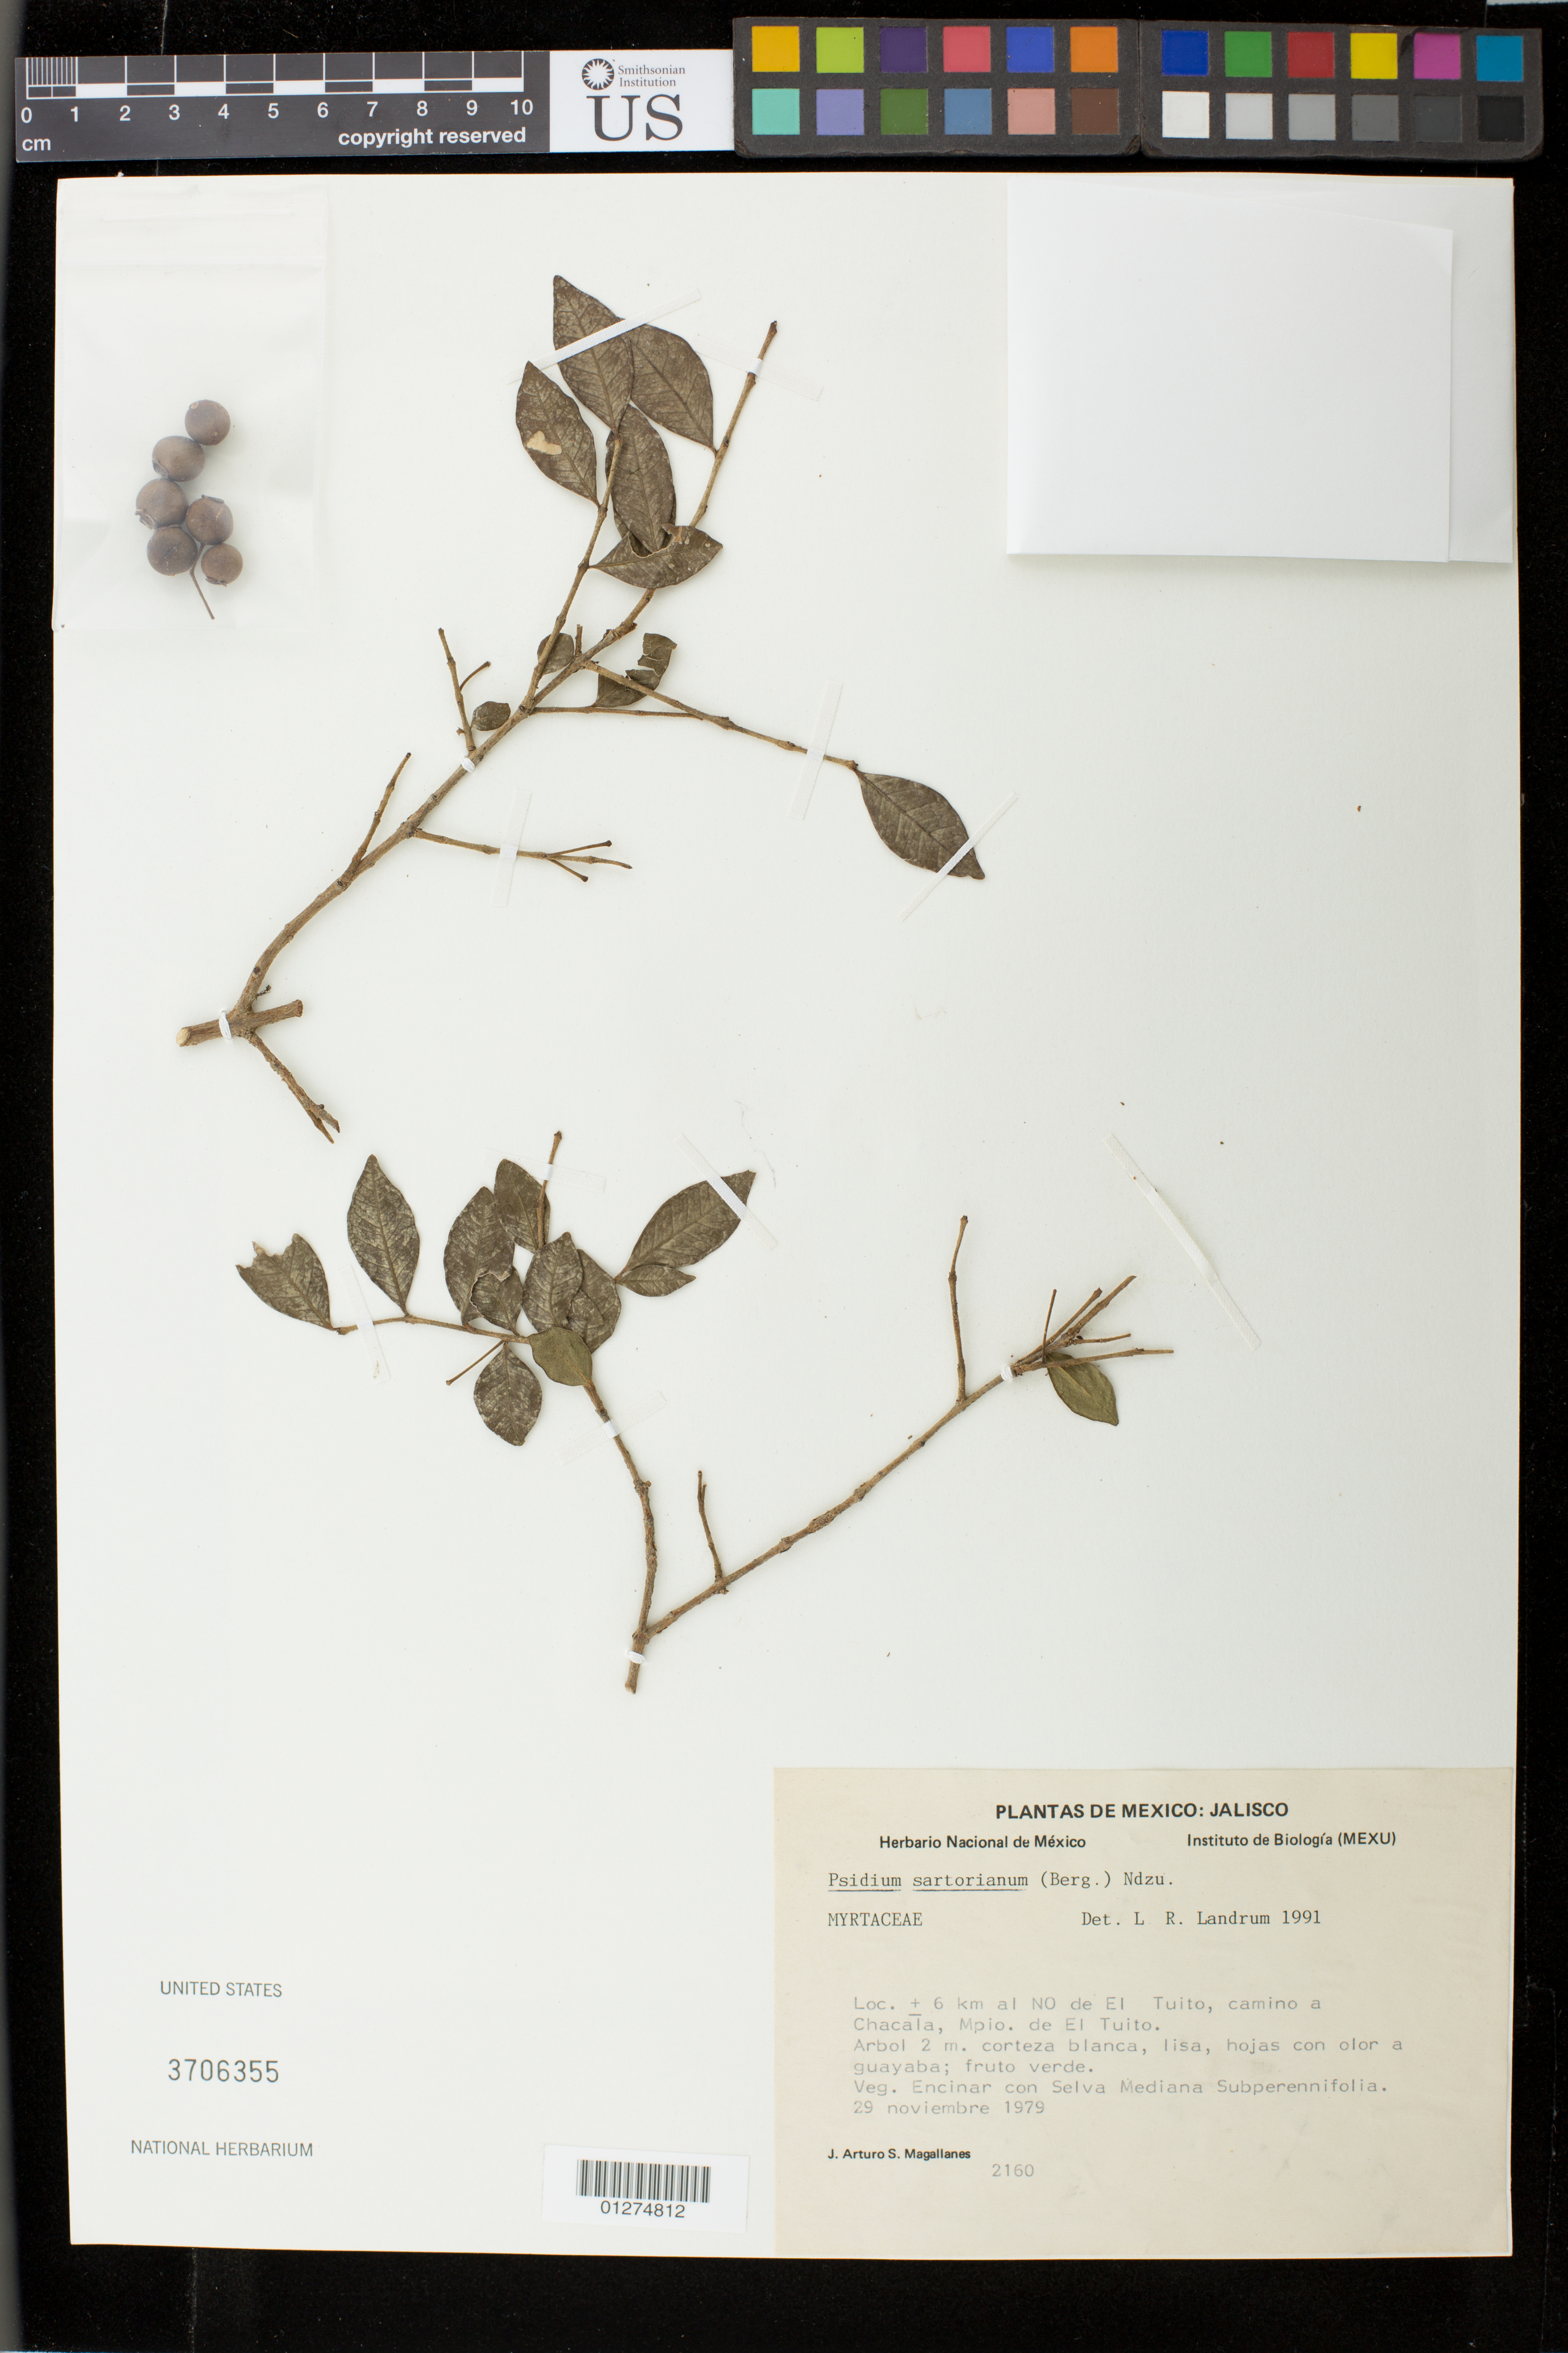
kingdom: Plantae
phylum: Tracheophyta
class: Magnoliopsida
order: Myrtales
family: Myrtaceae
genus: Psidium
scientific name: Psidium sartorianum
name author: (O. Berg) Nied.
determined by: Landrum, L. R.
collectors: J. Magallanes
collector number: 2160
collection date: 1979-11-29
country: Mexico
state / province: Jalisco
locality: +/- 6 km al NO de El Tuito, camino a Chacala, Mpio. de El Tuito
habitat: encinar con Selva Mdeiana Subperennifolia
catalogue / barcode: US 3706355